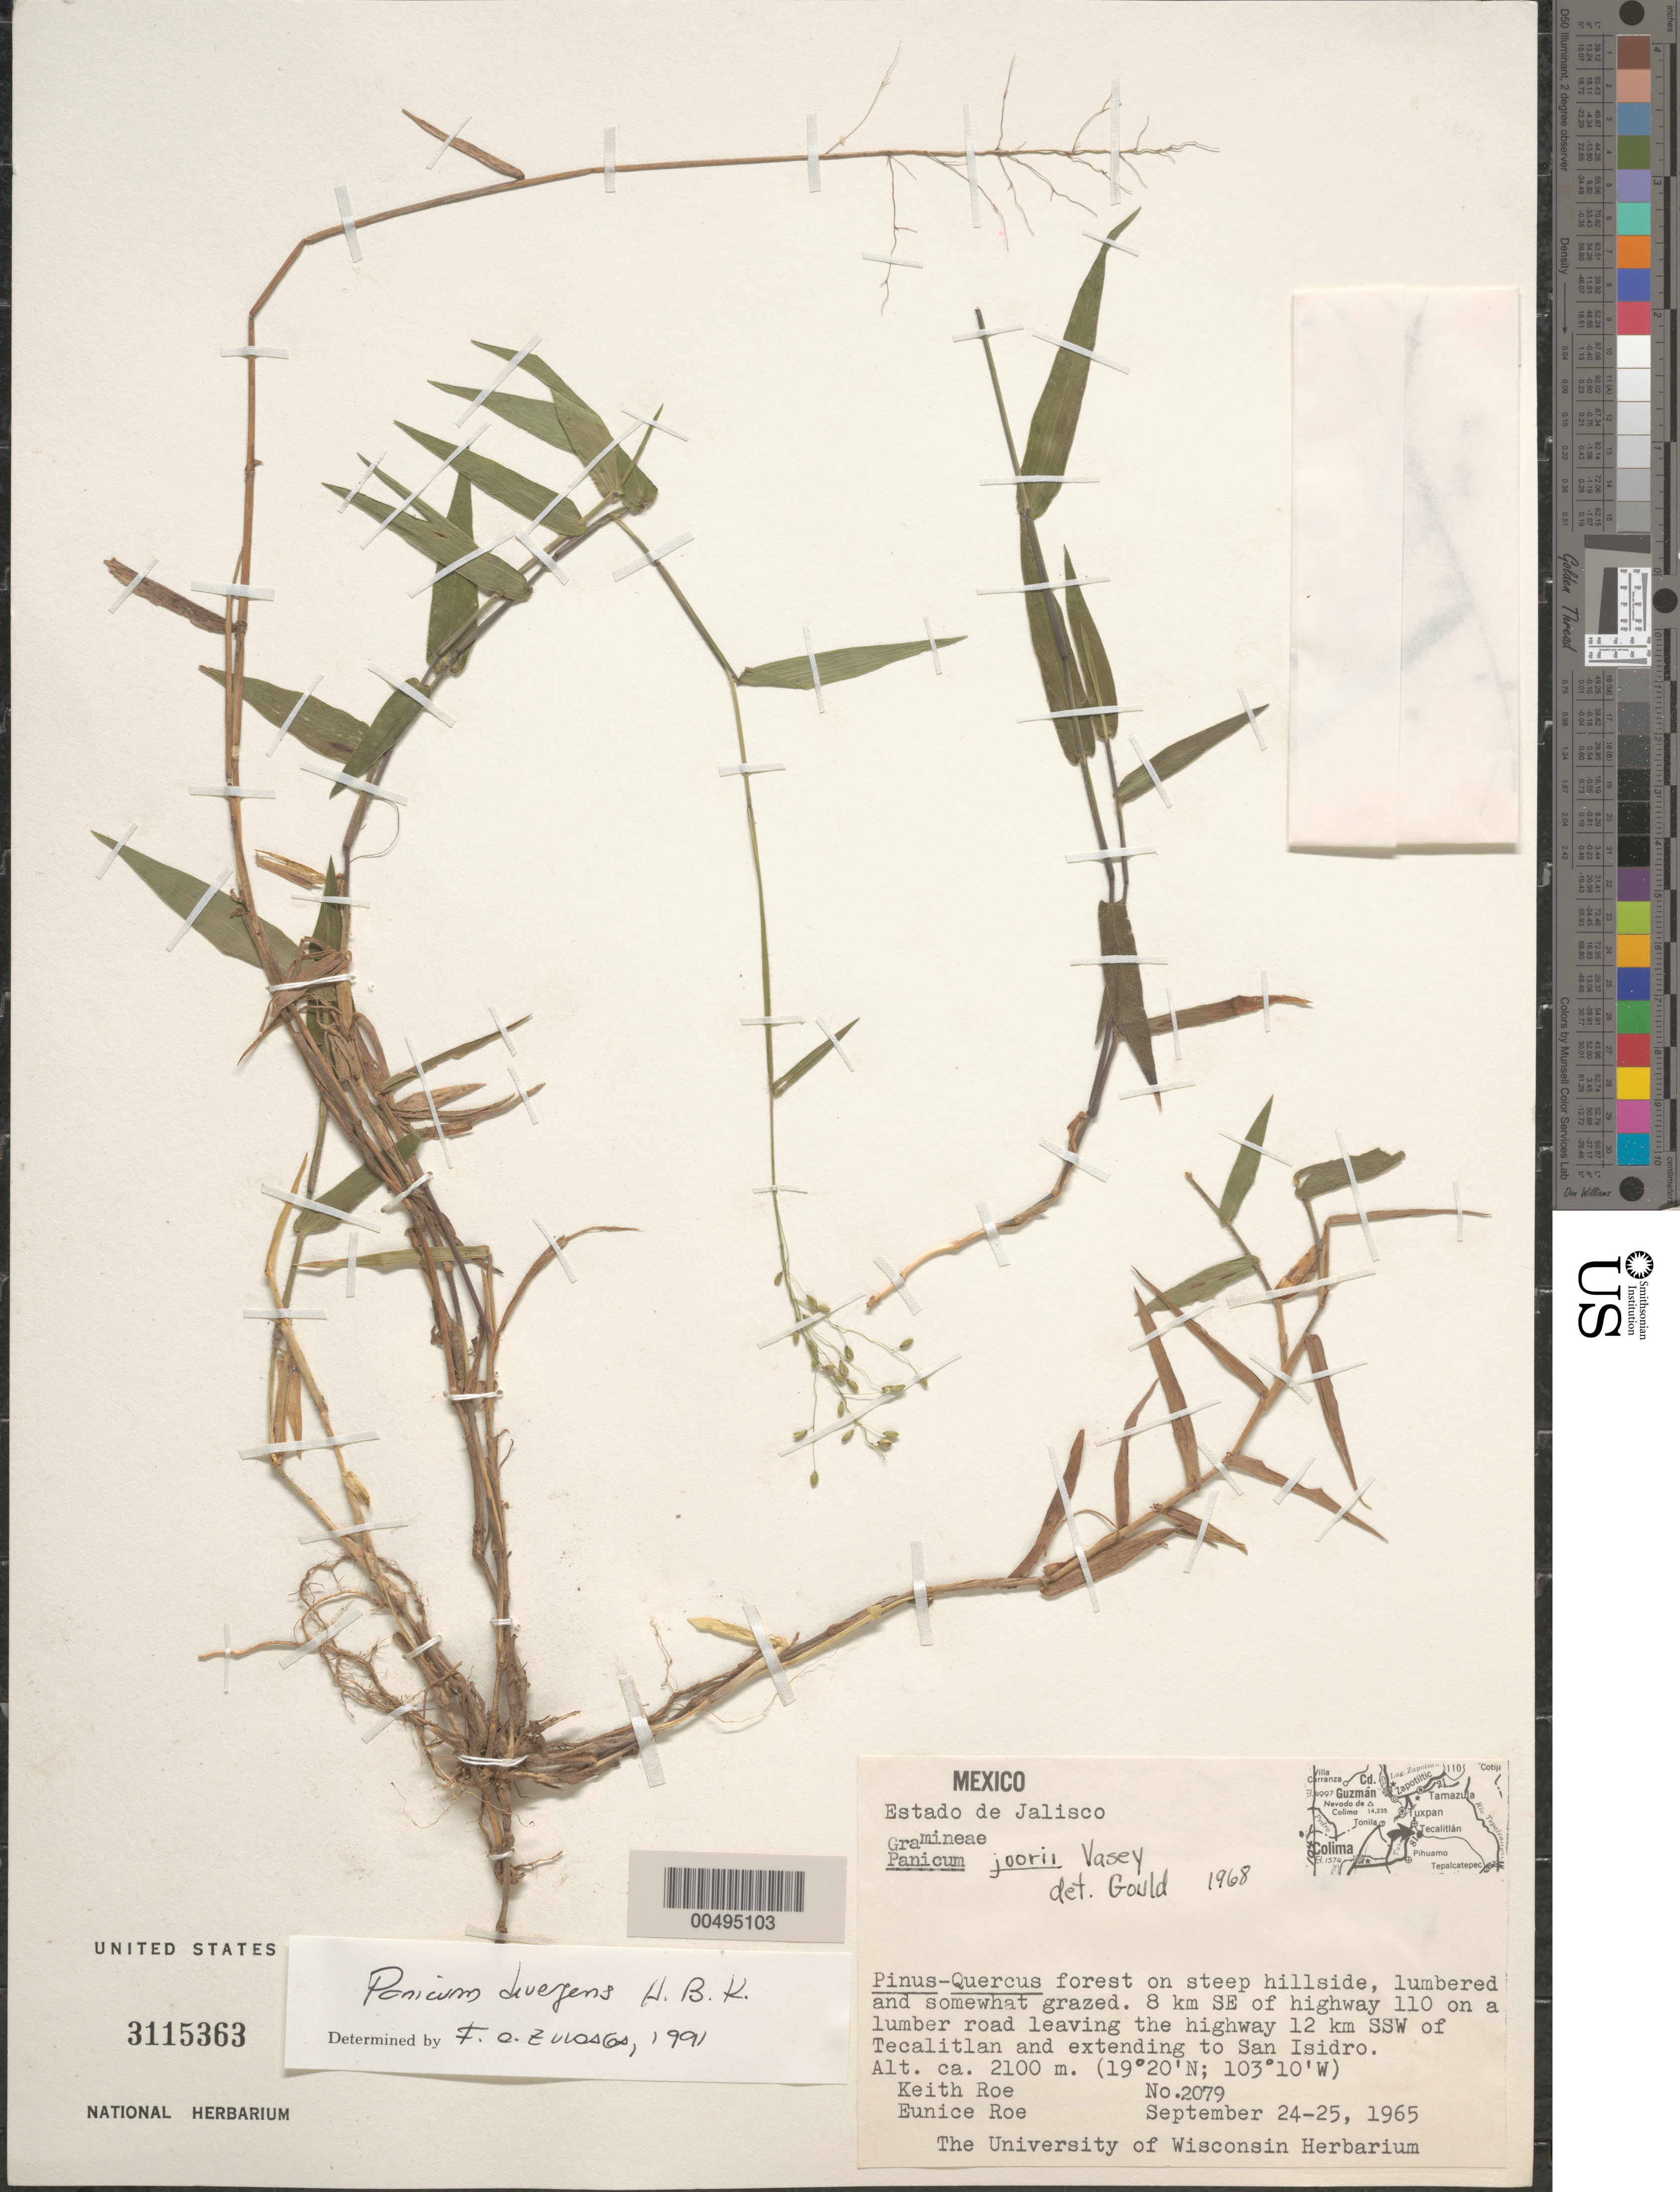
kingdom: Plantae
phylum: Tracheophyta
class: Liliopsida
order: Poales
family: Poaceae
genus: Panicum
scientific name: Panicum divergens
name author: Kunth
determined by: Zuloaga, F. O.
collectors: K. E. Roe & E. Roe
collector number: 2079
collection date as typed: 24 Sep 1965 to 25 Sep 1965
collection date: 1965-09-24/1965-09-25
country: Mexico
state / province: Jalisco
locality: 8 km SE of hwy 110 on a lumber rd leaving the hwy 12 km SSW of Tecalitlán & extending to San Isidro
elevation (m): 2100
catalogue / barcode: US 3115363